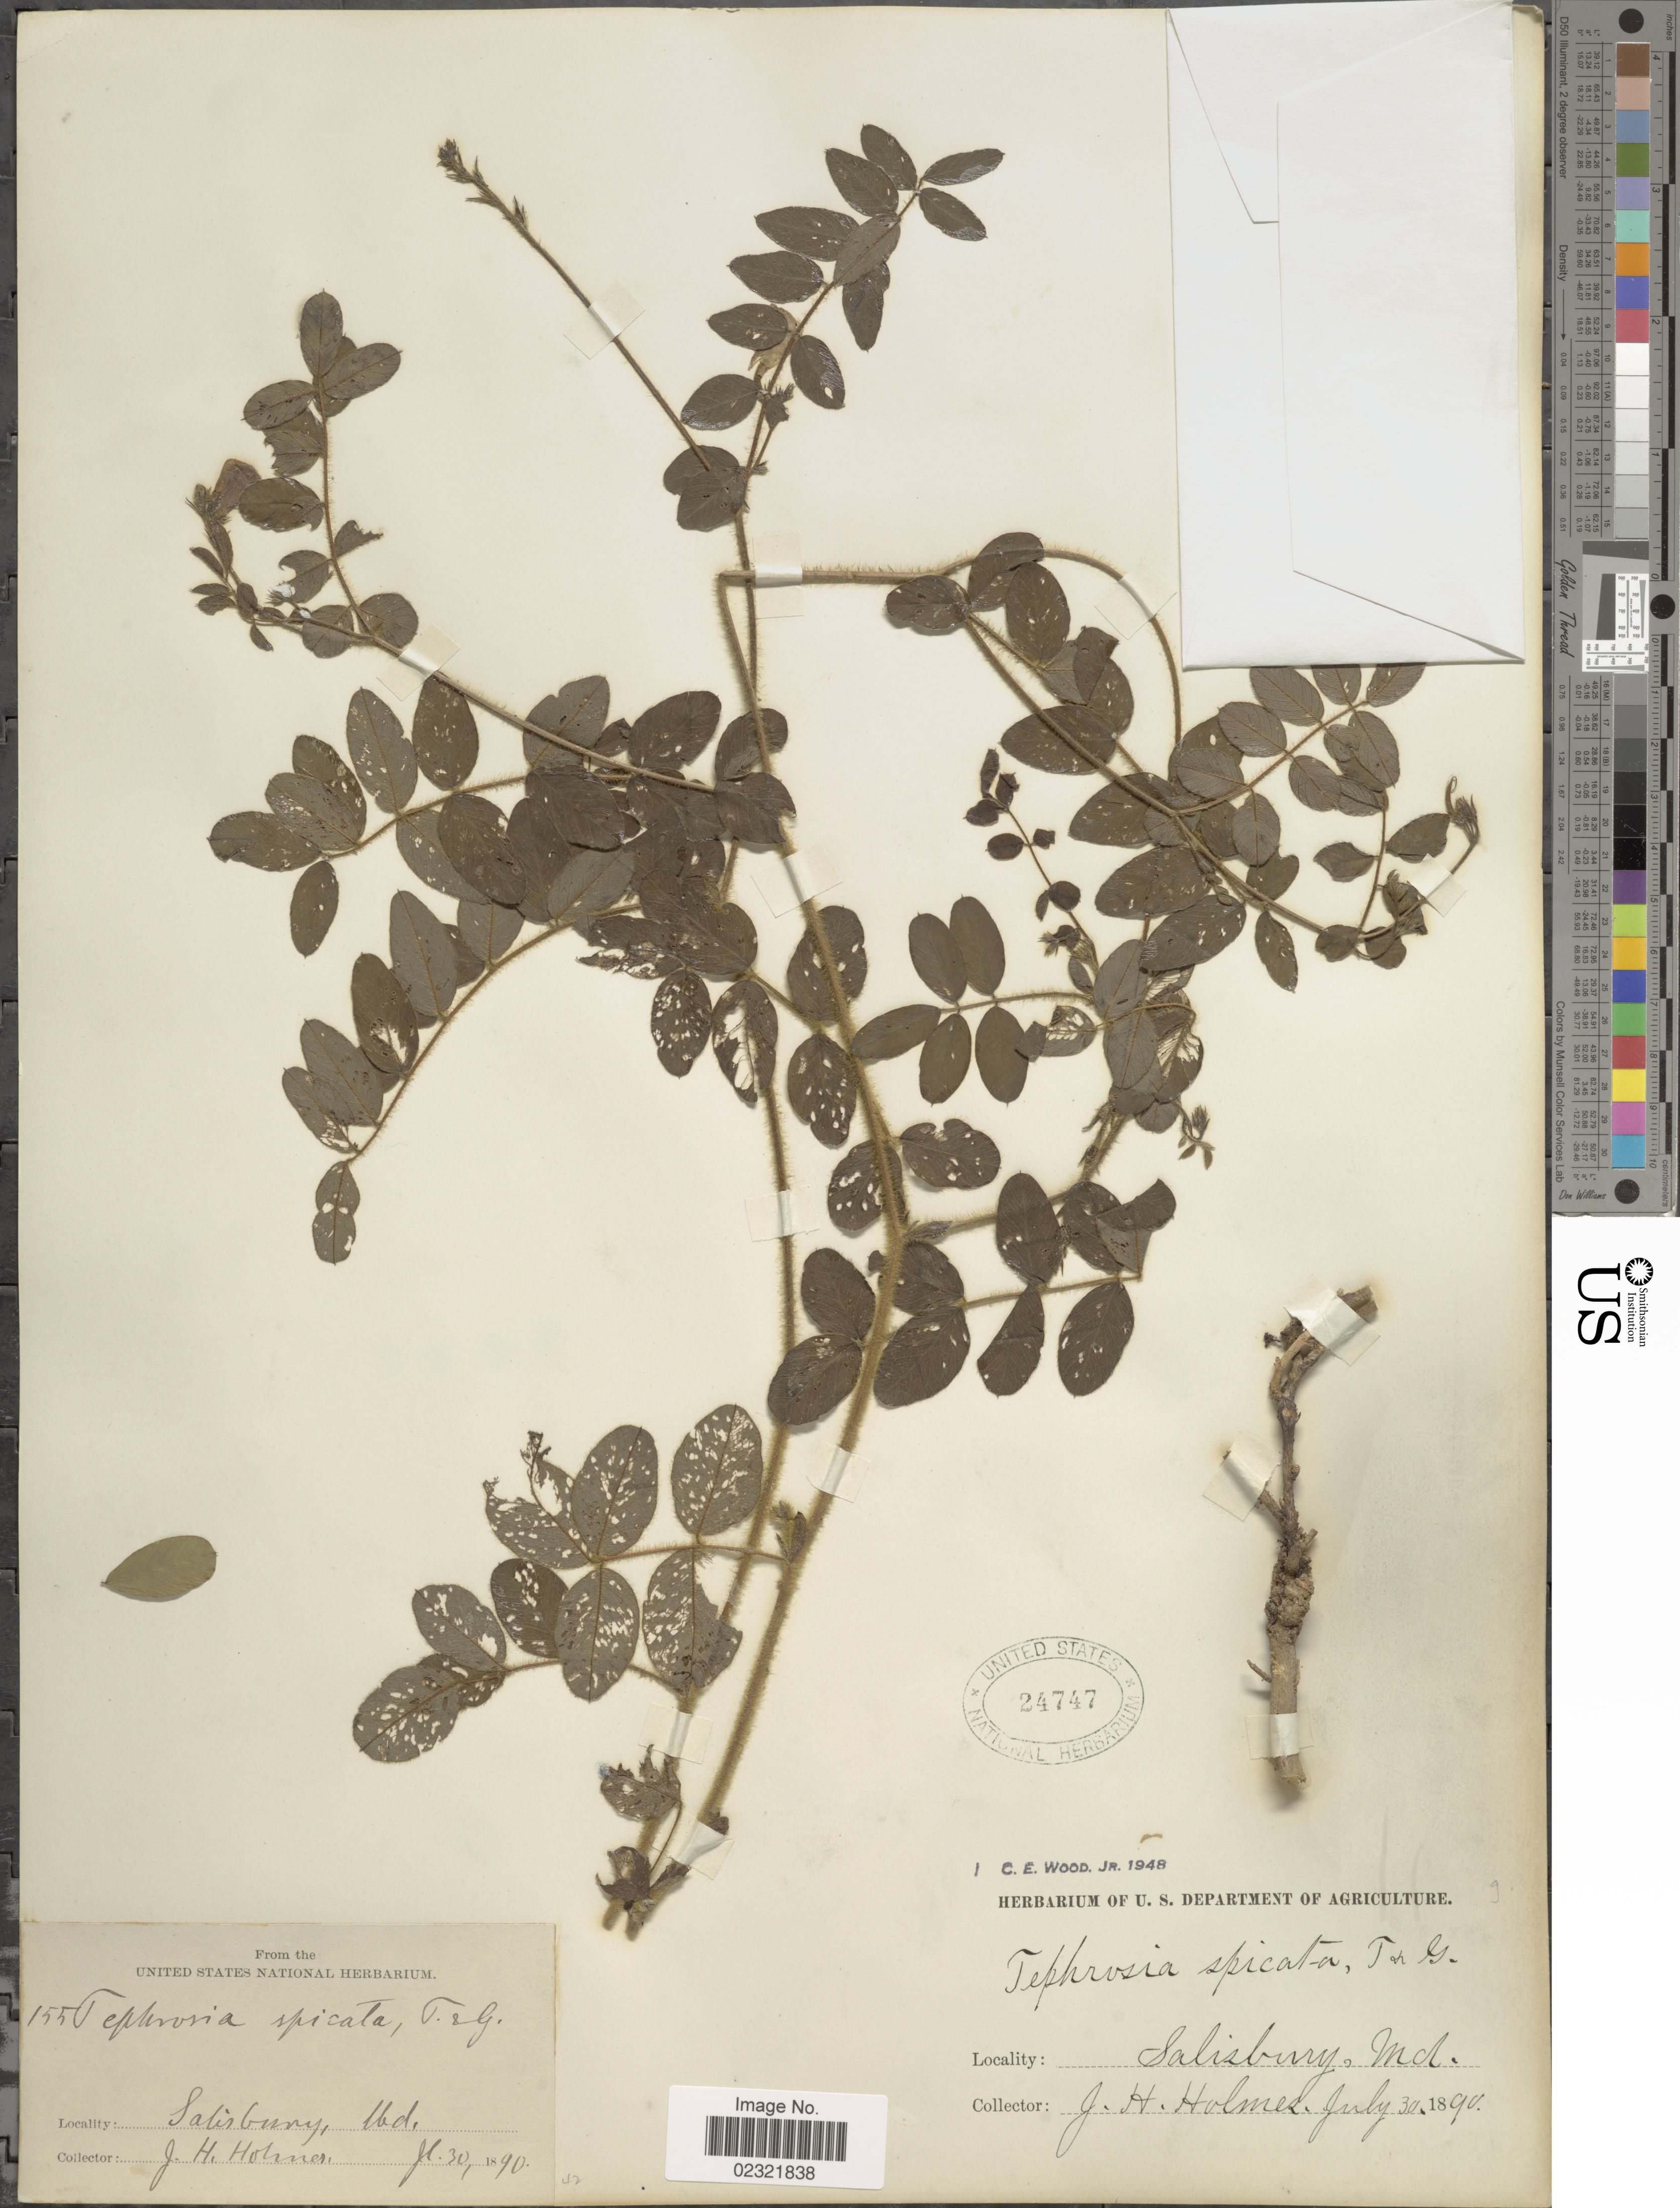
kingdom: Plantae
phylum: Tracheophyta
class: Magnoliopsida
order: Fabales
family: Fabaceae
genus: Tephrosia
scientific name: Tephrosia spicata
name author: (Walter) Torr. & A. Gray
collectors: J. Holmes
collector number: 155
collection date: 1890-07-30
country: United States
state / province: Maryland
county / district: Wicomico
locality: Salisbury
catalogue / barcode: US 24747